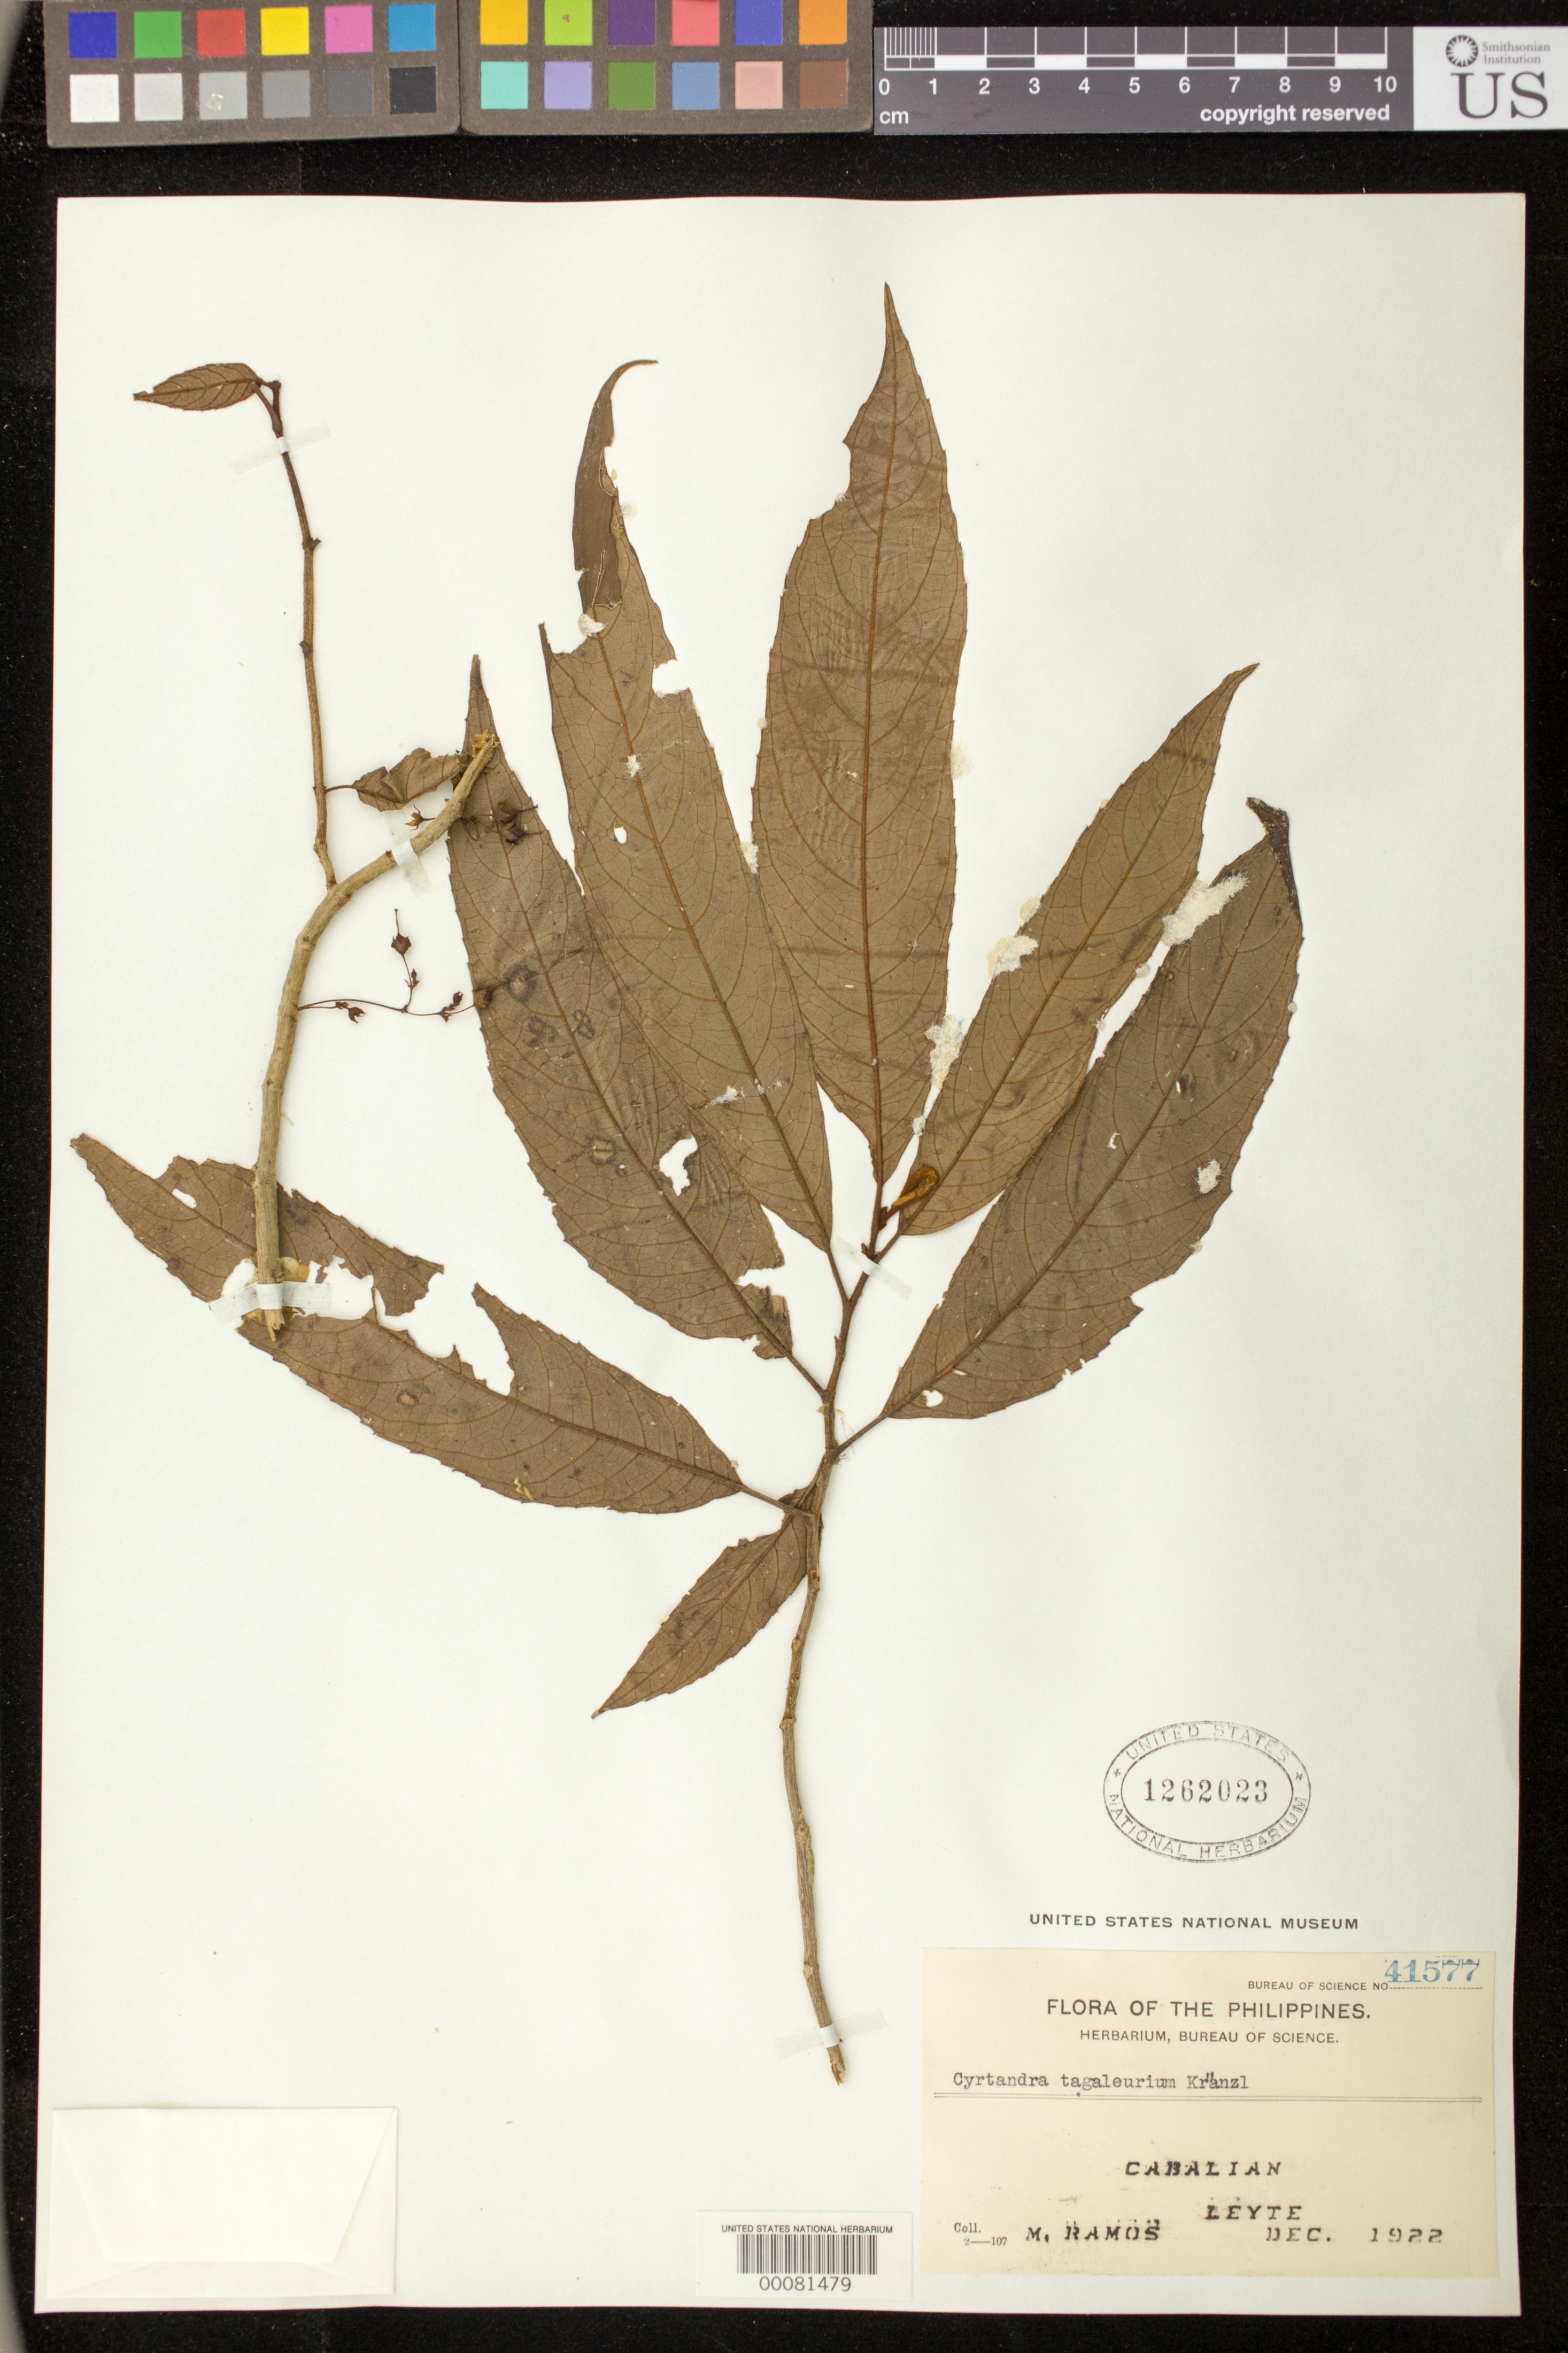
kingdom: Plantae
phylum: Tracheophyta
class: Magnoliopsida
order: Lamiales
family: Gesneriaceae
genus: Cyrtandra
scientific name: Cyrtandra tagaleurium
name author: Kraenzl.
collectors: M. Ramos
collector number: Bur. Sci. 41577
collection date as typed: Dec 1922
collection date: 1922-12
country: Philippines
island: Leyte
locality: Cabalian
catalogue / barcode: US 1262023